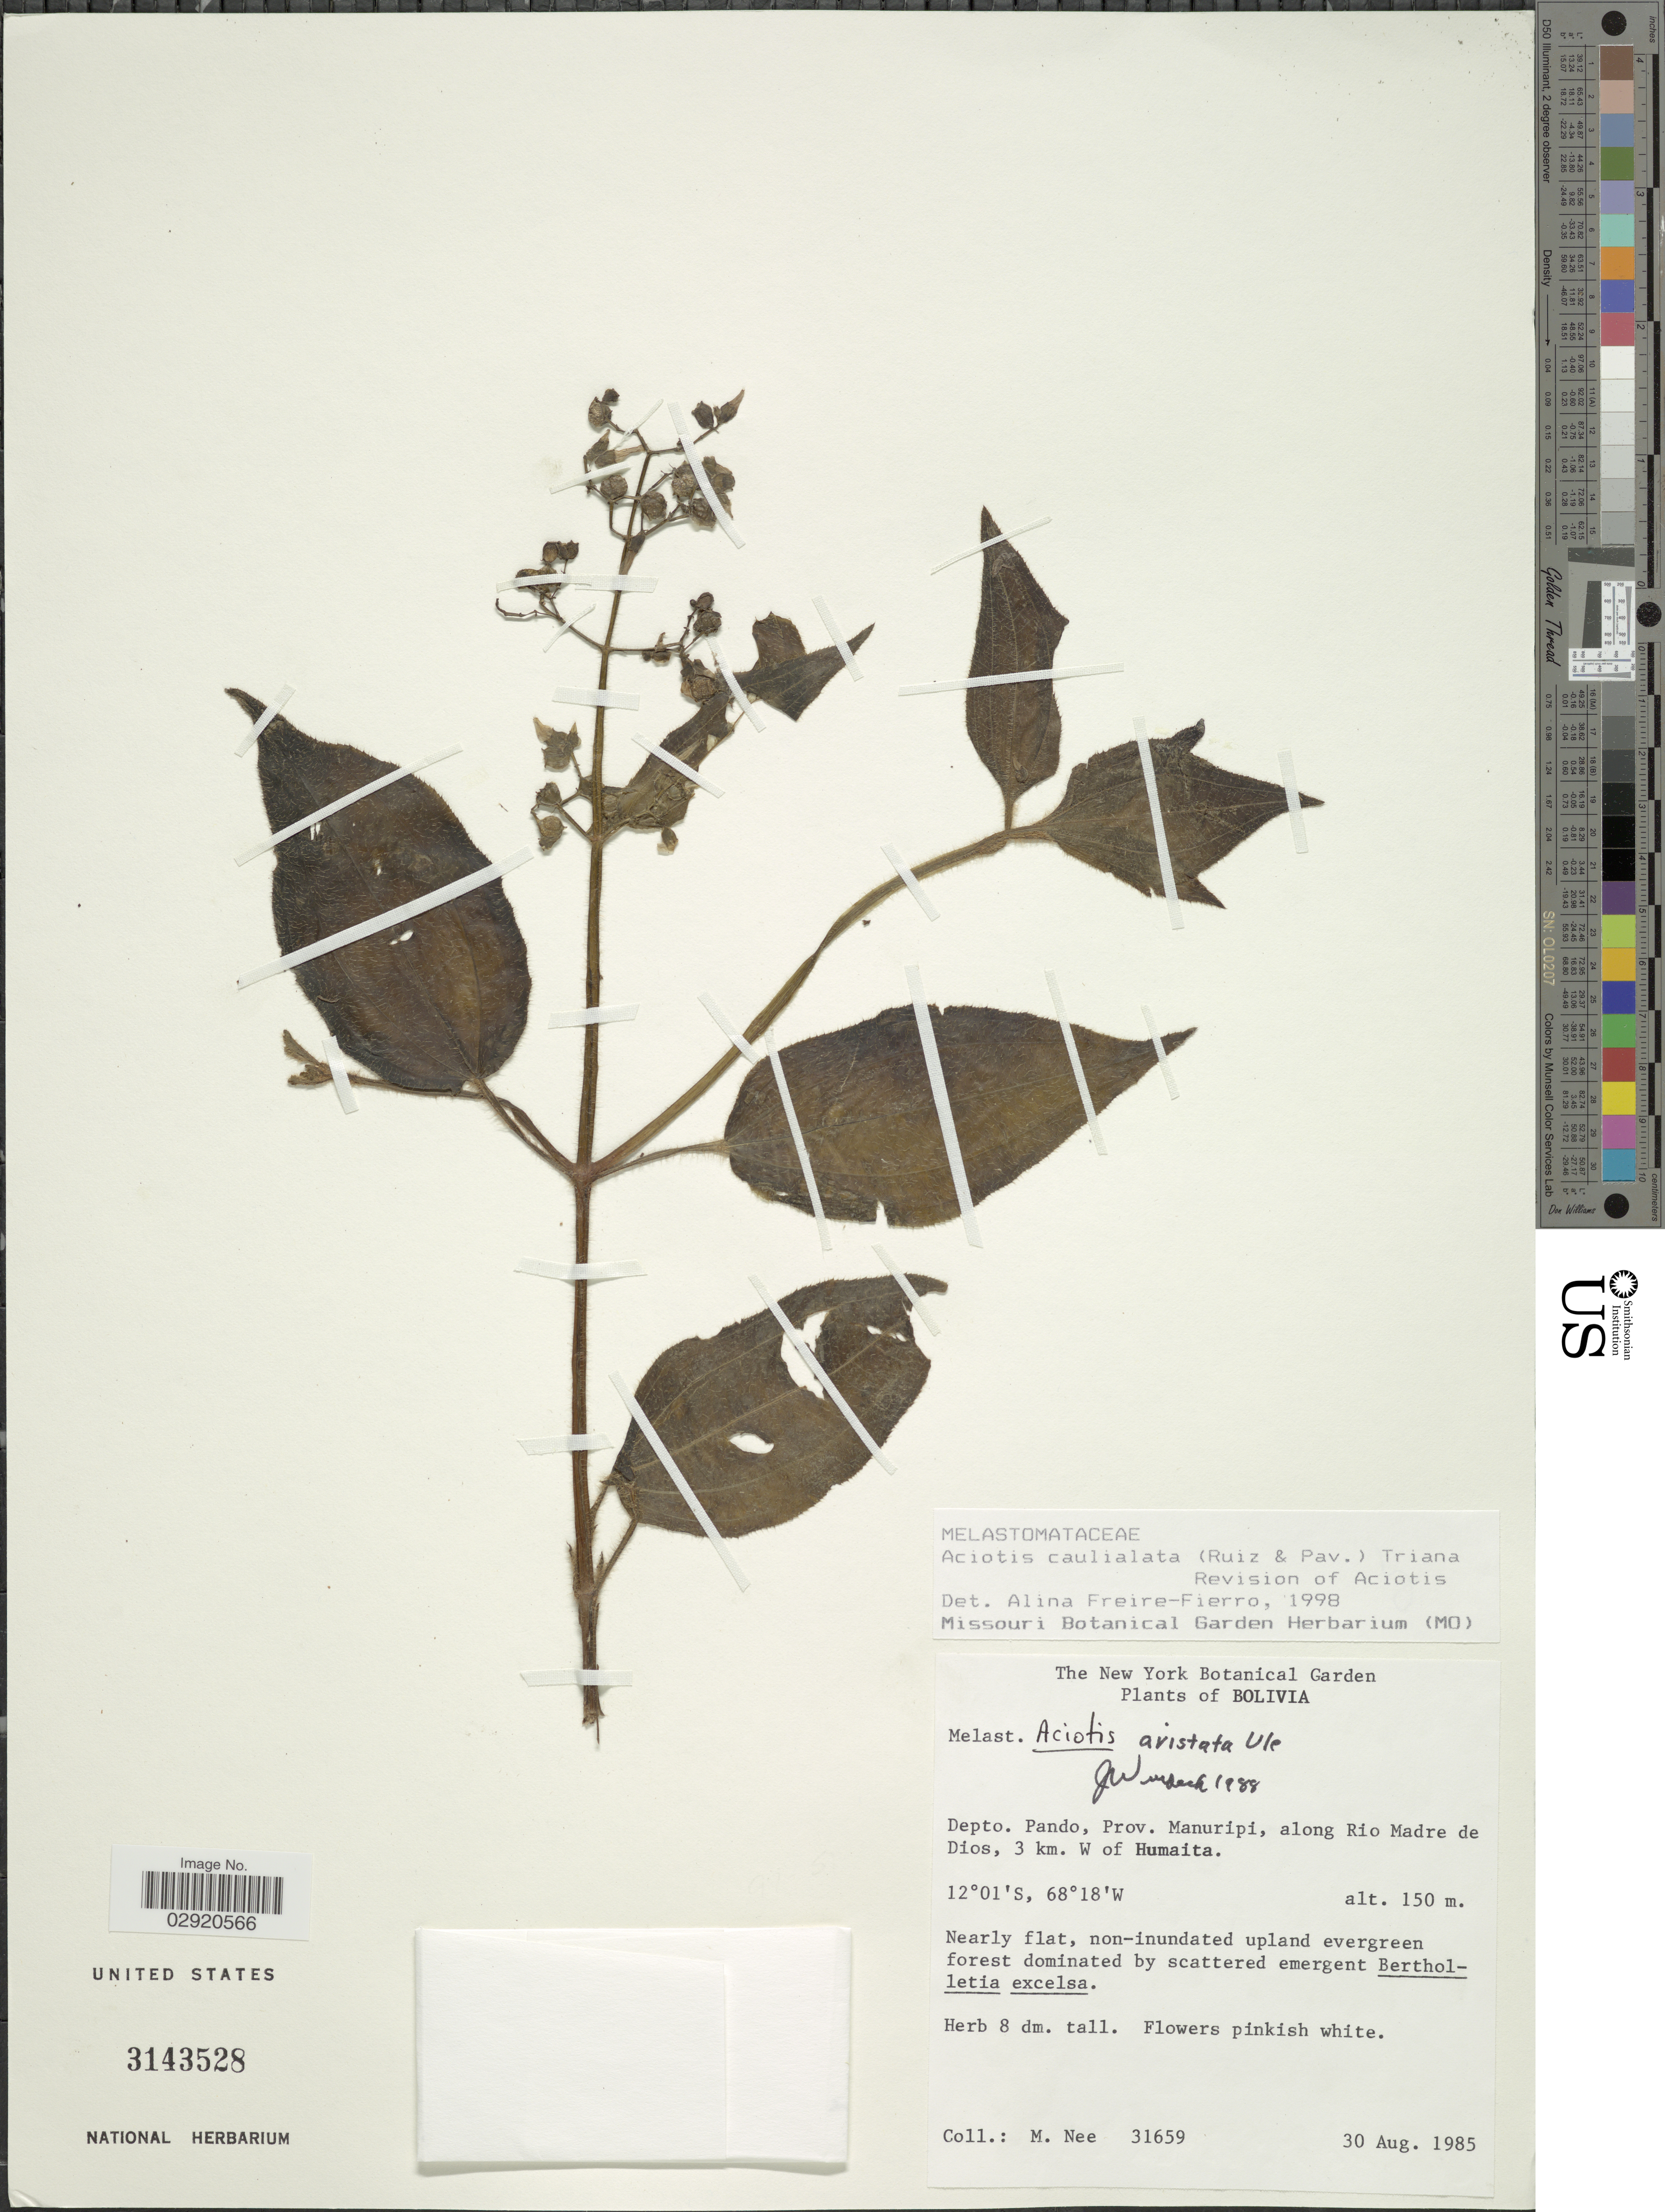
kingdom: Plantae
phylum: Tracheophyta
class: Magnoliopsida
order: Myrtales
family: Melastomataceae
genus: Aciotis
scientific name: Aciotis rubricaulis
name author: (Mart. ex DC.) Triana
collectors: M. Nee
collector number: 31659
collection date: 1985-08-30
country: Bolivia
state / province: Pando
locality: Depto. Pando, Prov. Manuripi, along Rio Madre de Dios, 3 km. W of Humaita.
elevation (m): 150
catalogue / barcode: US 3143528